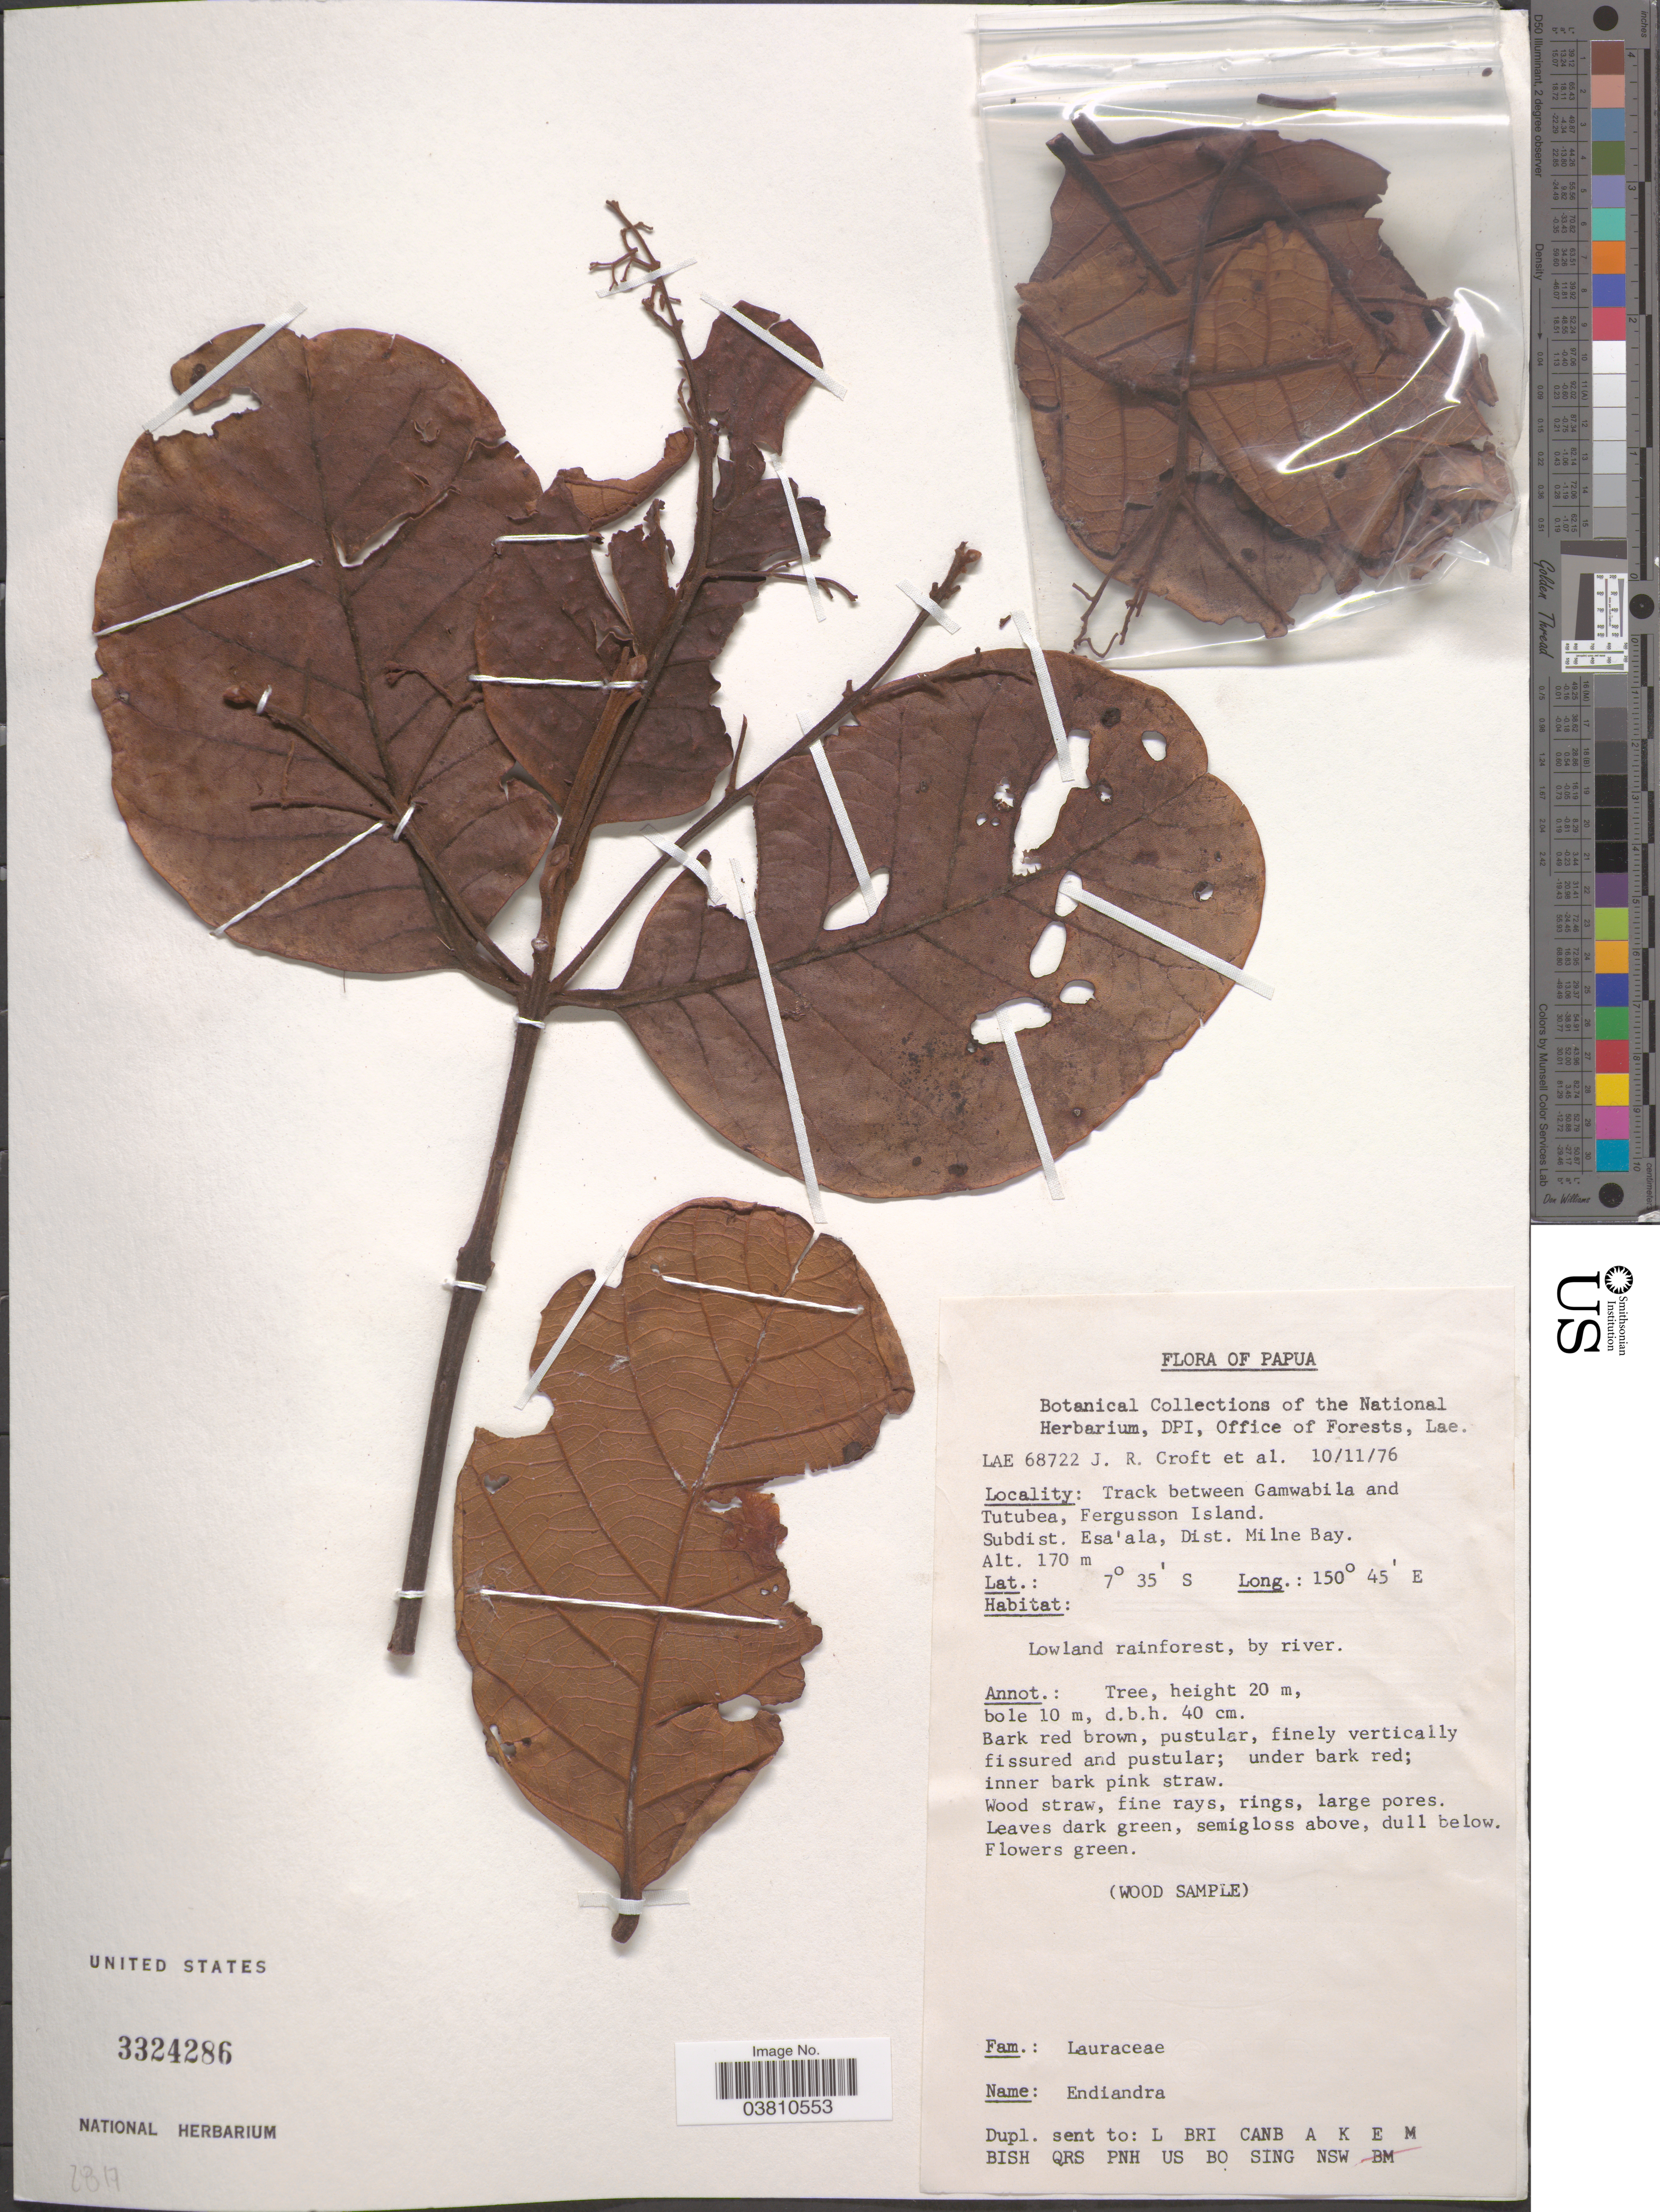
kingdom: Plantae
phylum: Tracheophyta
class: Magnoliopsida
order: Laurales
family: Lauraceae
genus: Endiandra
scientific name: Endiandra sp.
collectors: J. R. Croft & et al.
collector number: LAE 68722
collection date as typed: Transcribed d/m/y: 10/11/76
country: Papua New Guinea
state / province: Milne Bay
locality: Papua. Track between Gamwabila and Tutubea, Fergusson Island. Subdist. Esa'ala, Dist. Milne Bay.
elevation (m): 170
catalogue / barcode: US 3324286